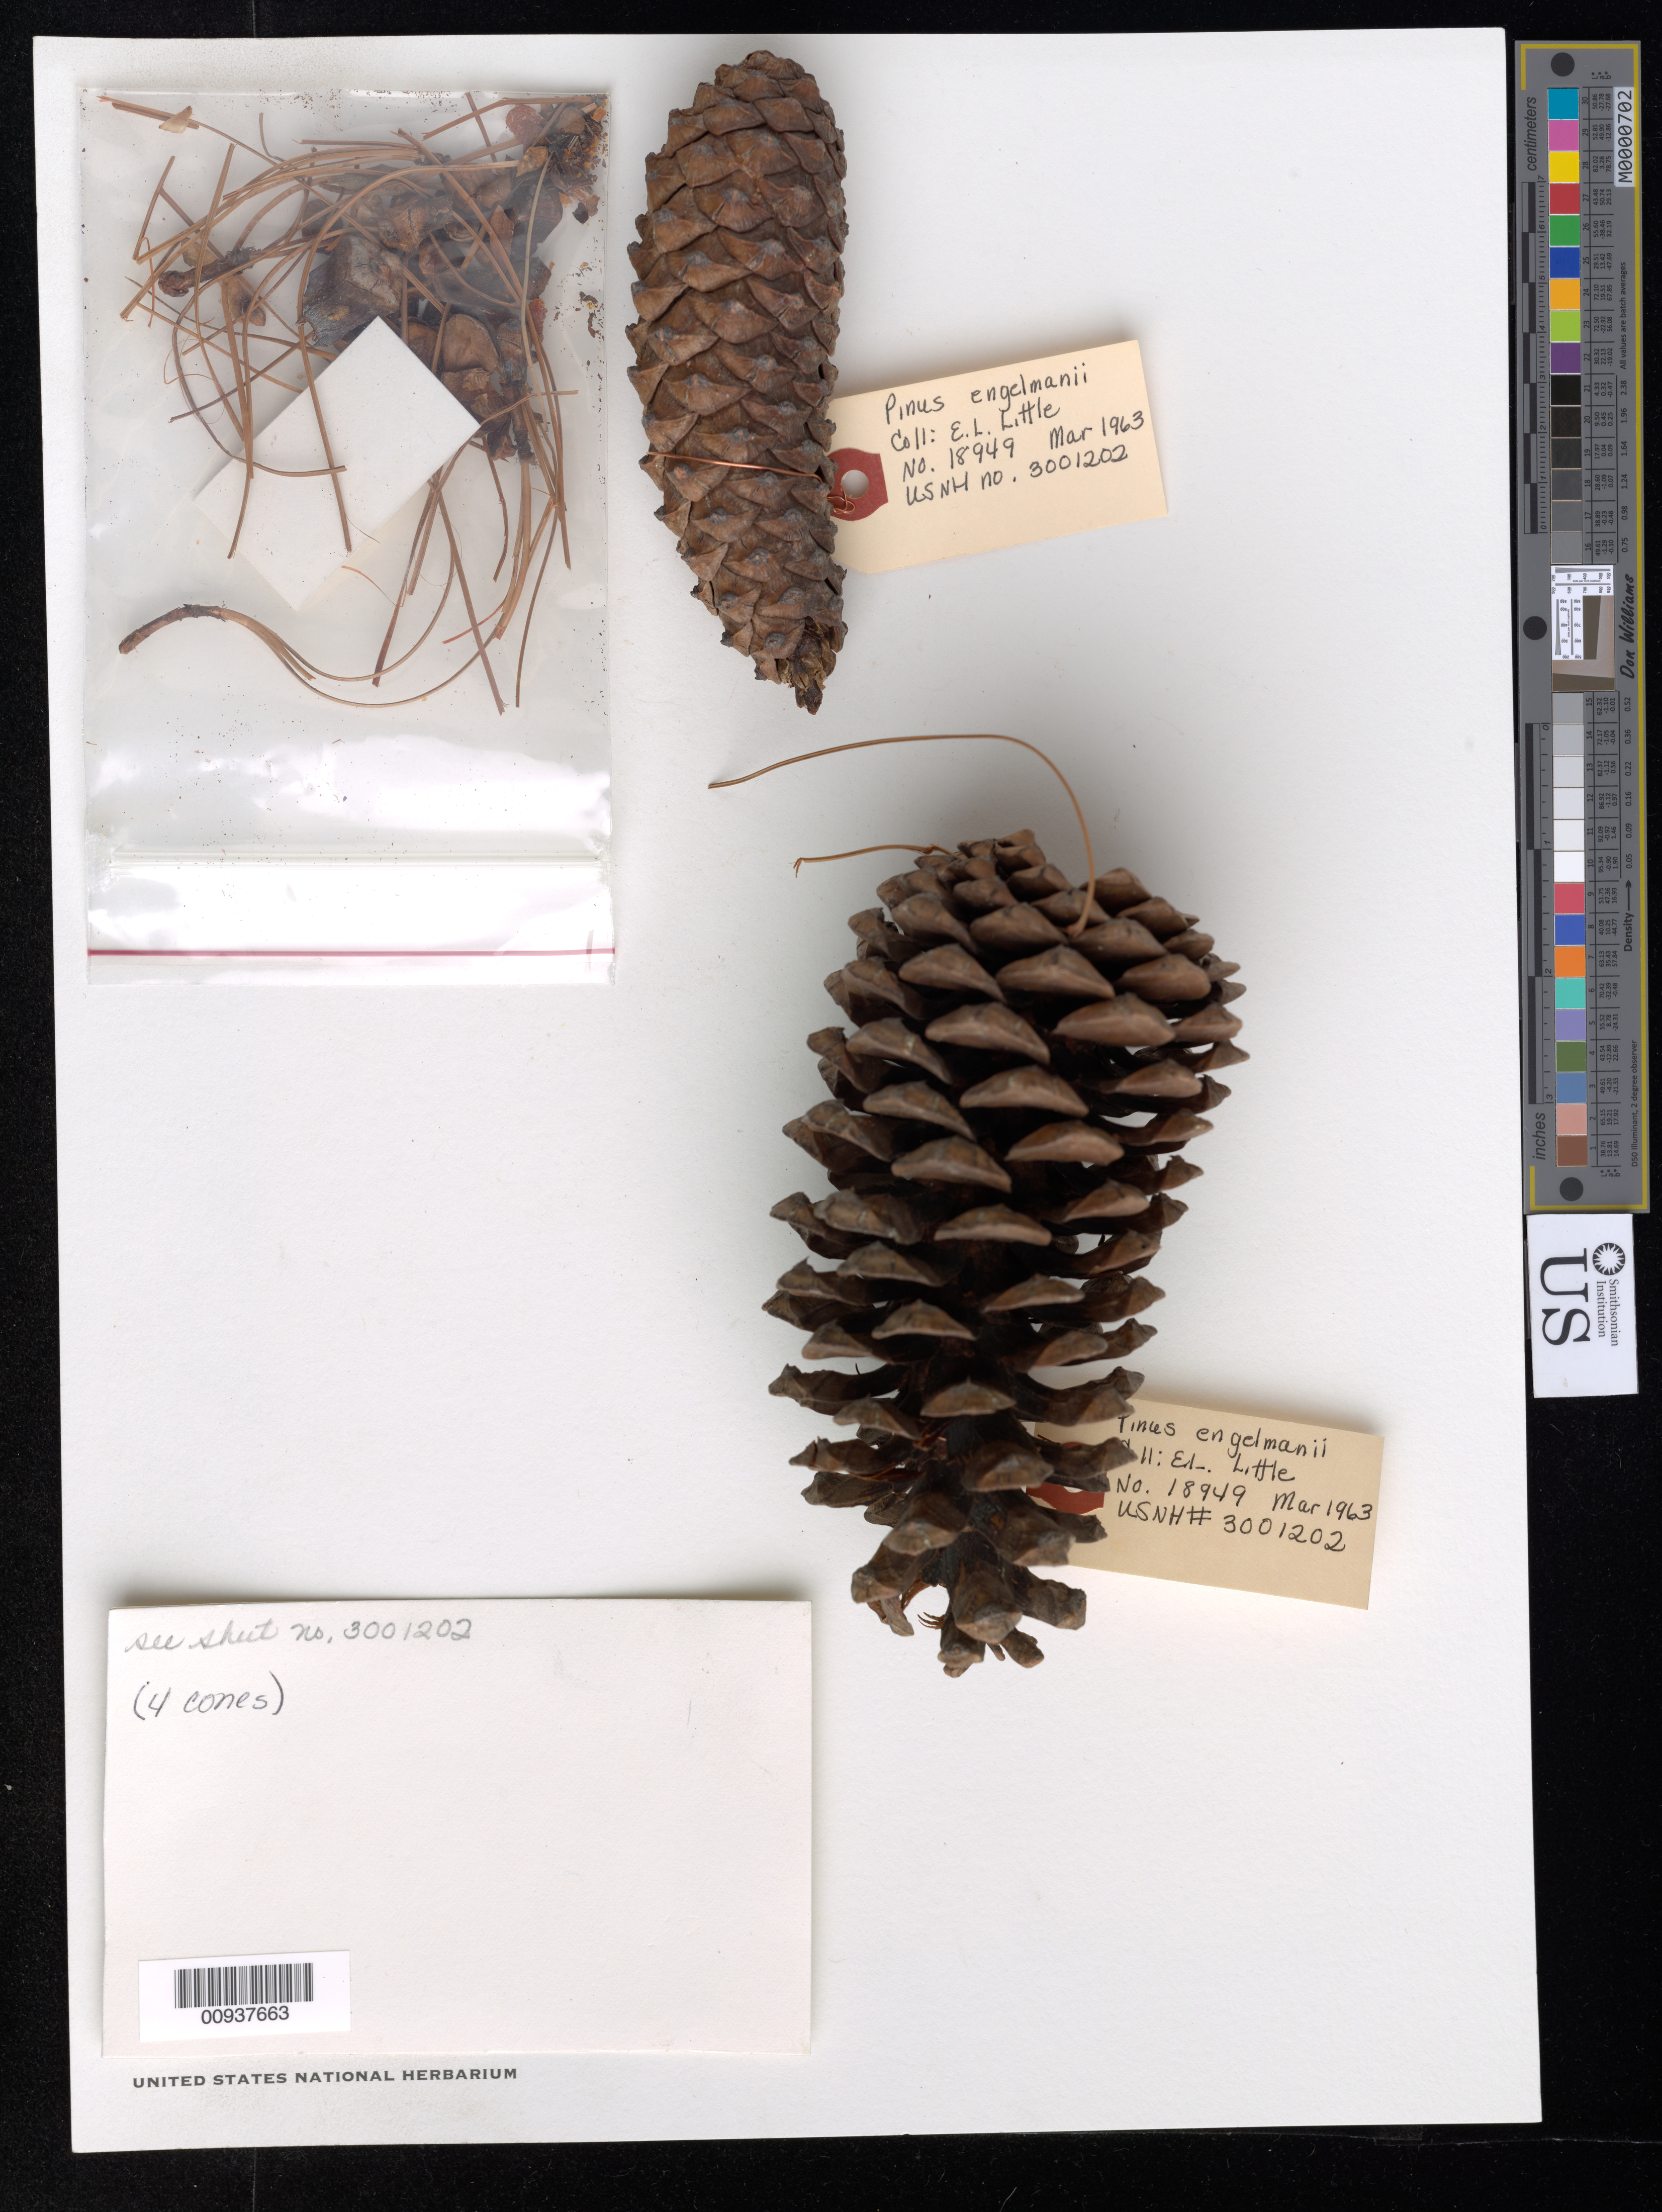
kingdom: Plantae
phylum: Tracheophyta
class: Pinopsida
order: Pinales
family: Pinaceae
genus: Pinus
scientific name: Pinus engelmannii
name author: Carrière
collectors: E. L. Little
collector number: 18949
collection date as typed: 22 Mar 1963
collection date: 1963-03-22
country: Mexico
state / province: Durango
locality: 40 mi. W of Durango, km. 1025.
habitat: Pinus-Quercus forest. Slope nearly level. Soil volcanic rocky.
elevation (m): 2713